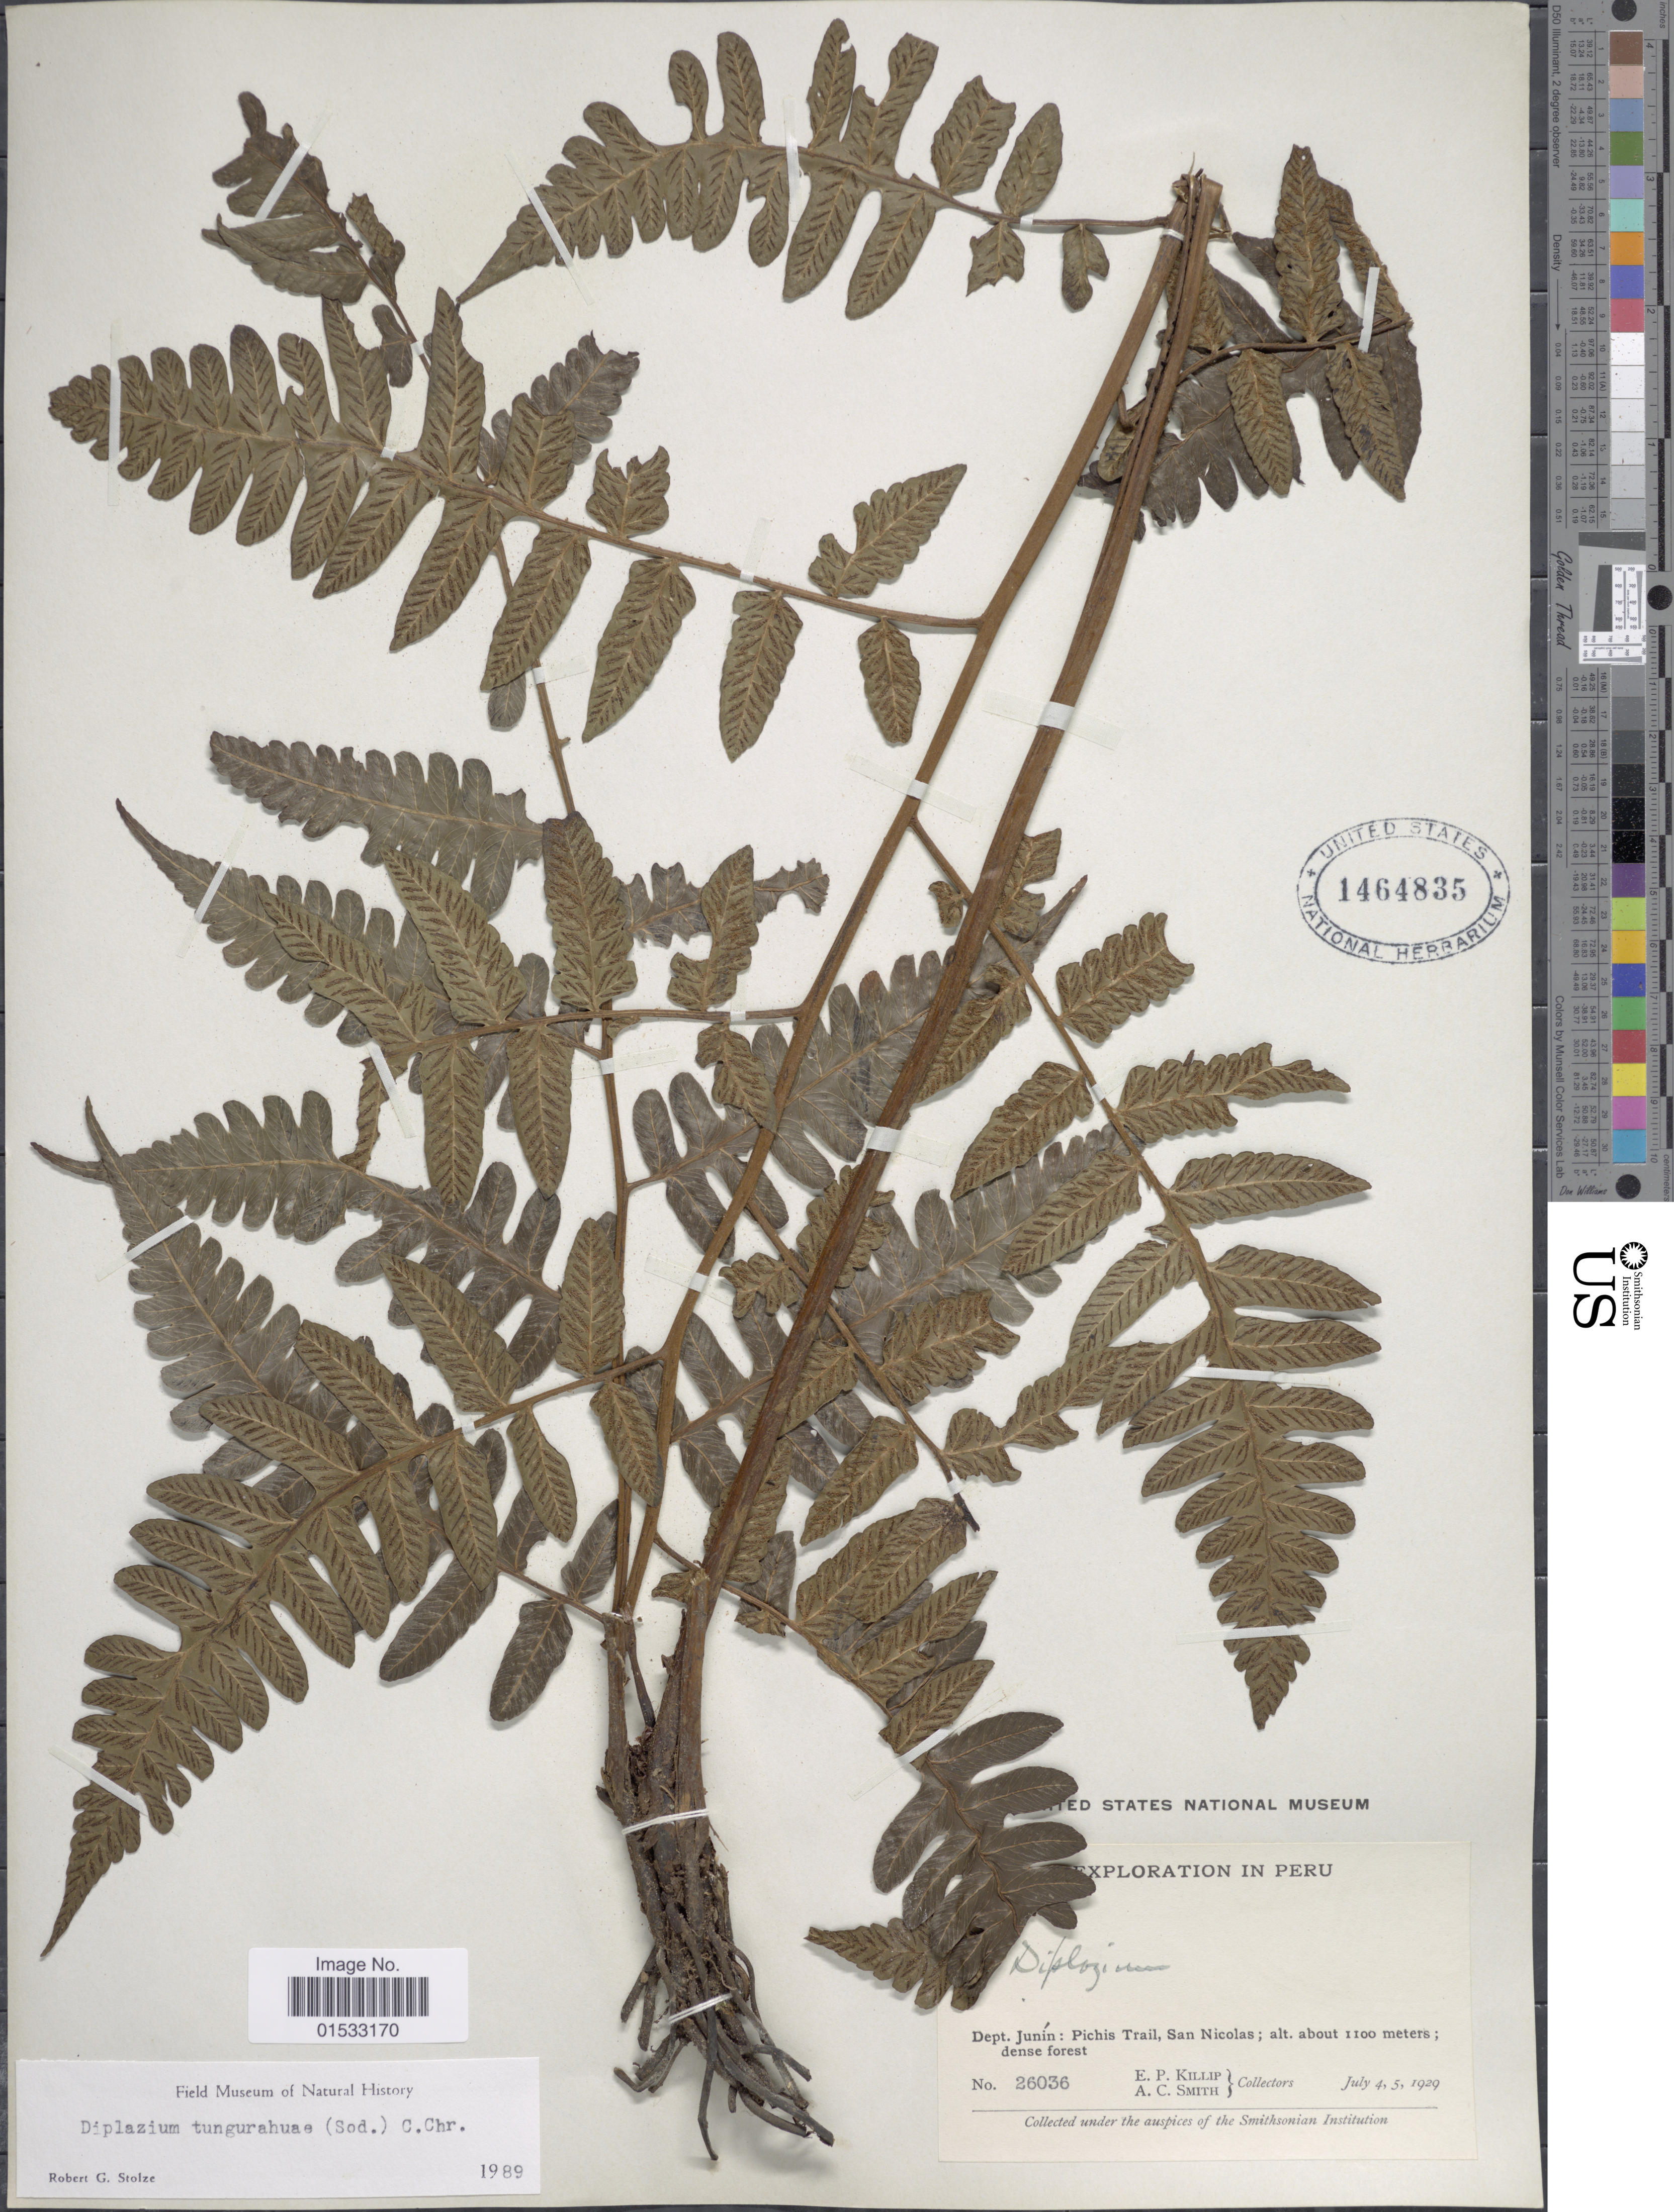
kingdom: Plantae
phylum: Tracheophyta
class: Polypodiopsida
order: Polypodiales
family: Athyriaceae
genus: Diplazium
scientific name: Diplazium tungurahuae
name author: (Sodiro) C. Chr.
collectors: E. P. Killip & A. C. Smith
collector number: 26036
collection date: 1929-07-04/1929-07-05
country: Peru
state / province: Junín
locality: Pichis Trail, San Nicolas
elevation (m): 1100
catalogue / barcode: US 1464835